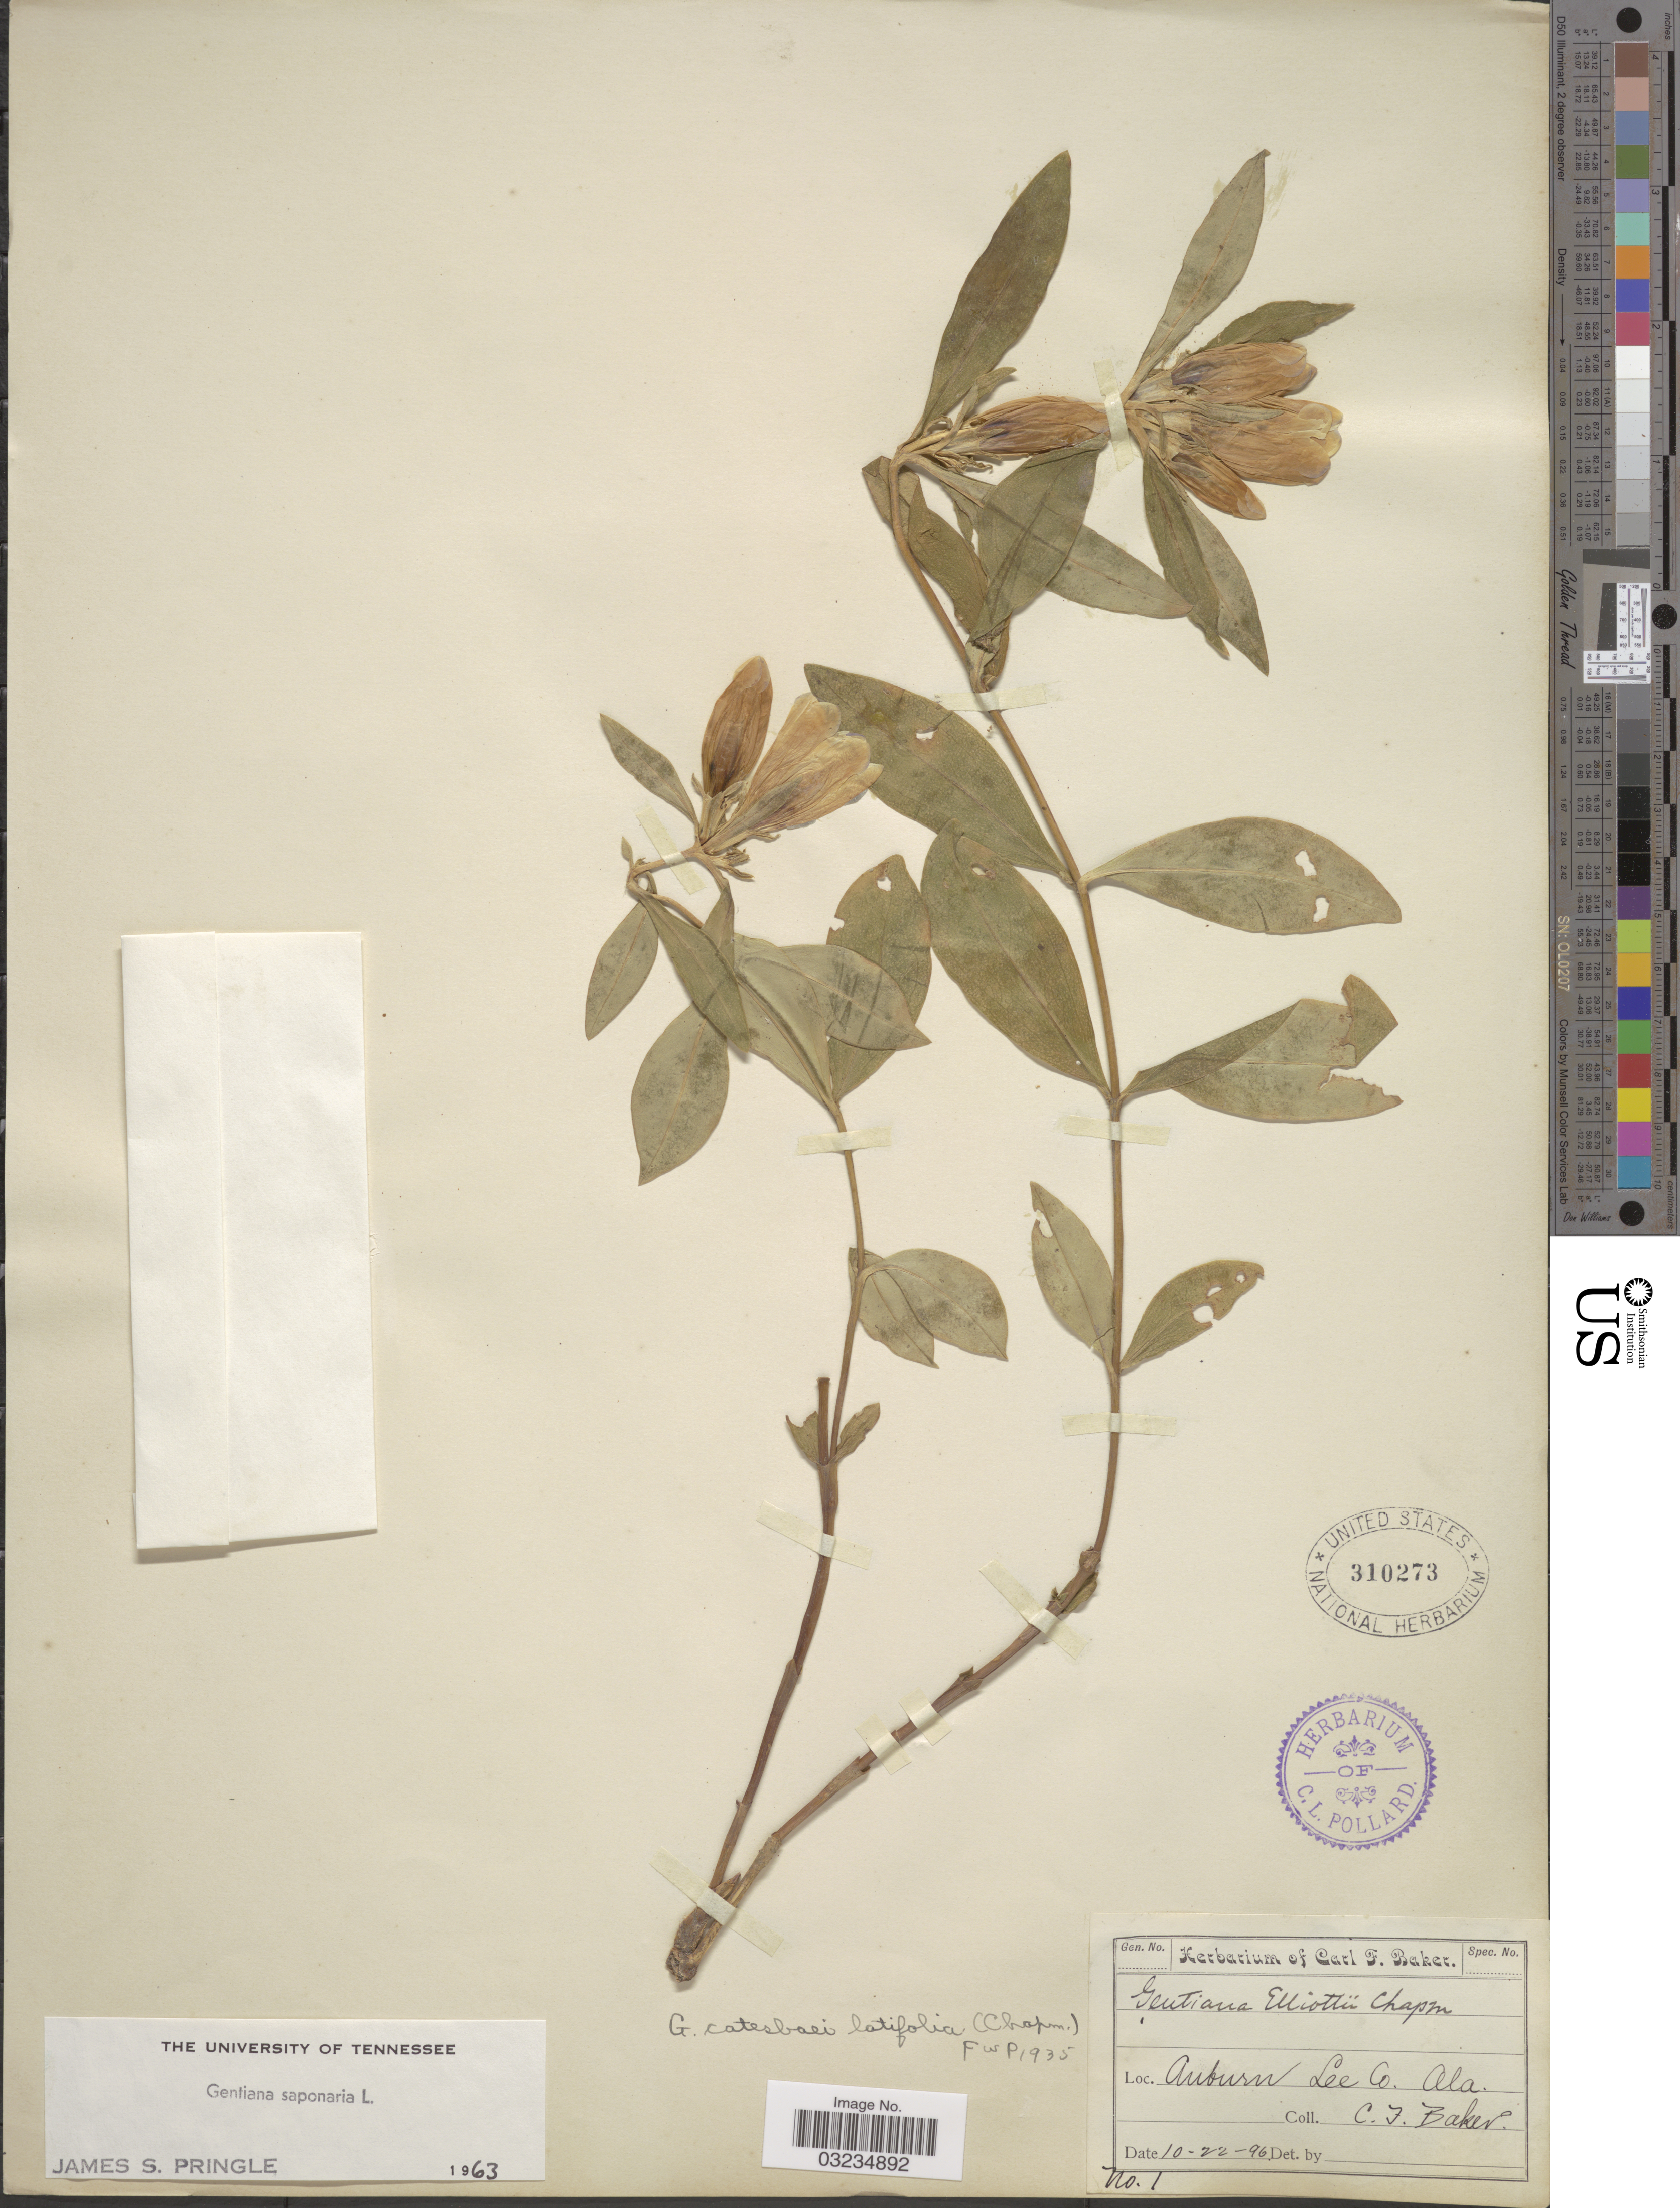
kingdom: Plantae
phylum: Tracheophyta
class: Magnoliopsida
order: Gentianales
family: Gentianaceae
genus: Gentiana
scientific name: Gentiana saponaria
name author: L.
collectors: C. F. Baker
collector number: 1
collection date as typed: Transcribed d/m/y: 22/10/96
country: United States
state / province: Alabama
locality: Auburn Lee Co.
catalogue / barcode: US 310273